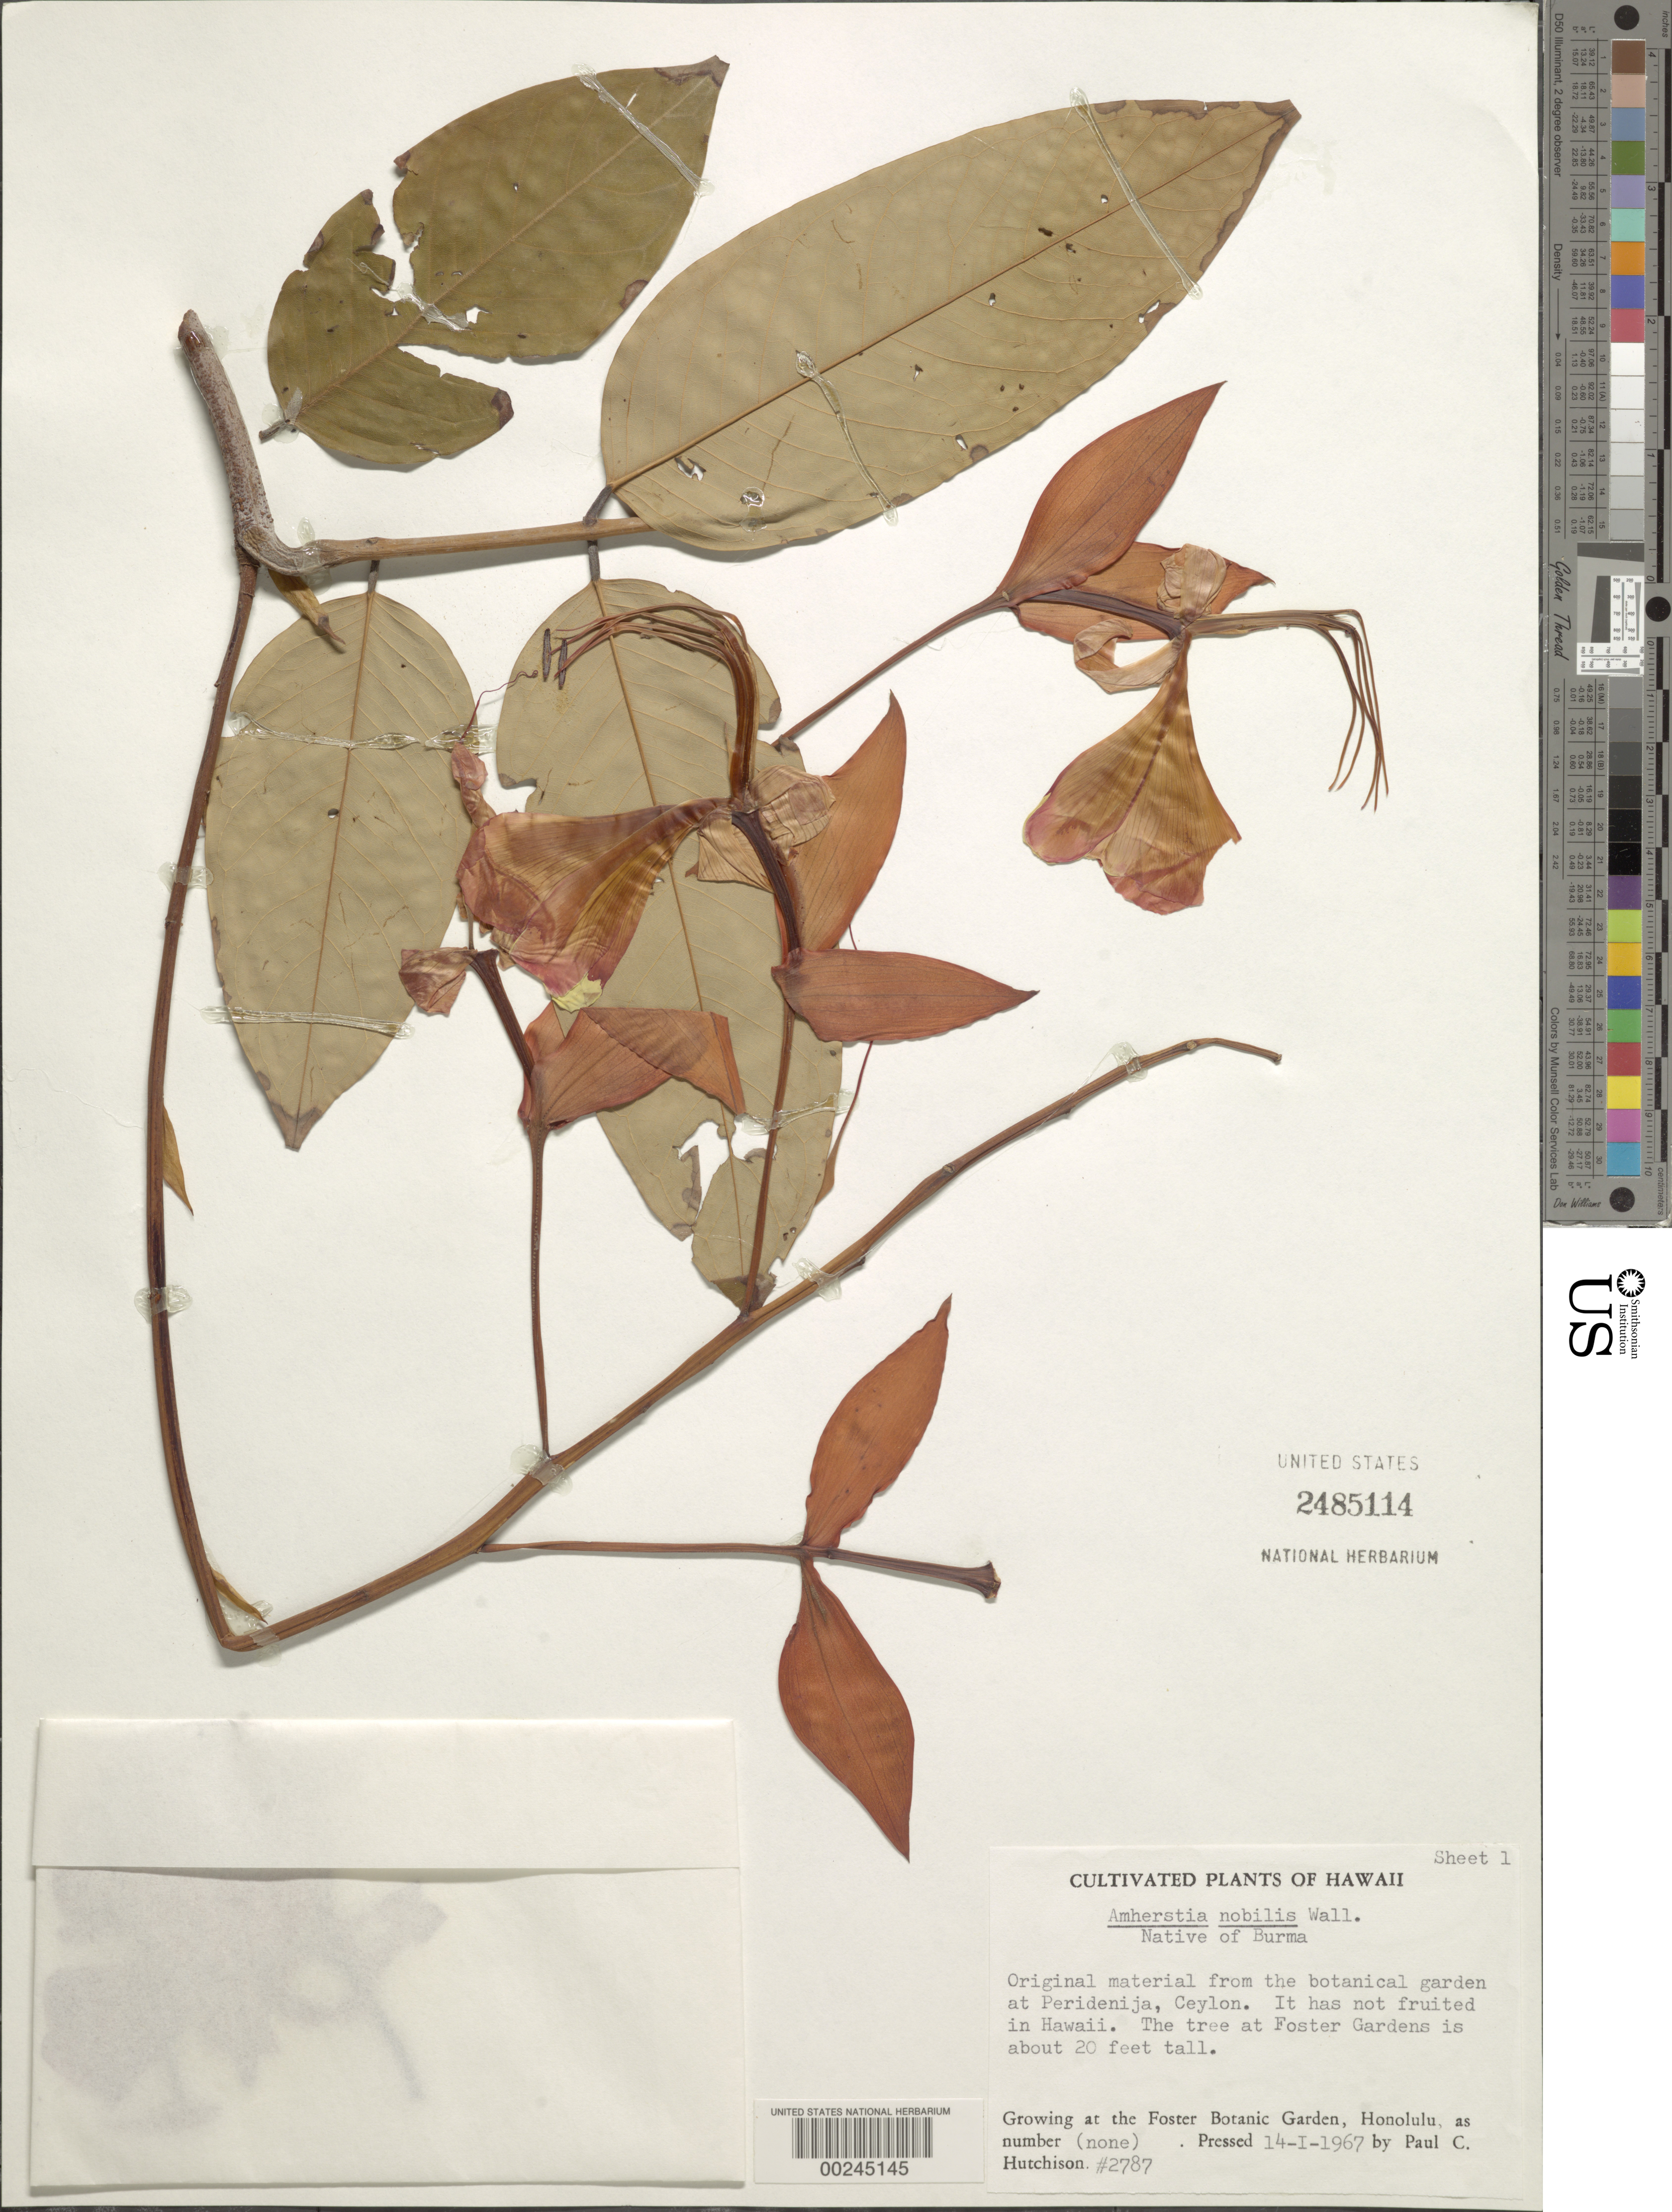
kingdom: Plantae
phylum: Tracheophyta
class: Magnoliopsida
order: Fabales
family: Fabaceae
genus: Amherstia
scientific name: Amherstia nobilis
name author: (Oliv.) Kuntze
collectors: P. C. Hutchison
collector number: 2787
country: United States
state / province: Hawaii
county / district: Honolulu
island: Oahu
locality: Honolulu, foster botanic garden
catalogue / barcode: US 2485114